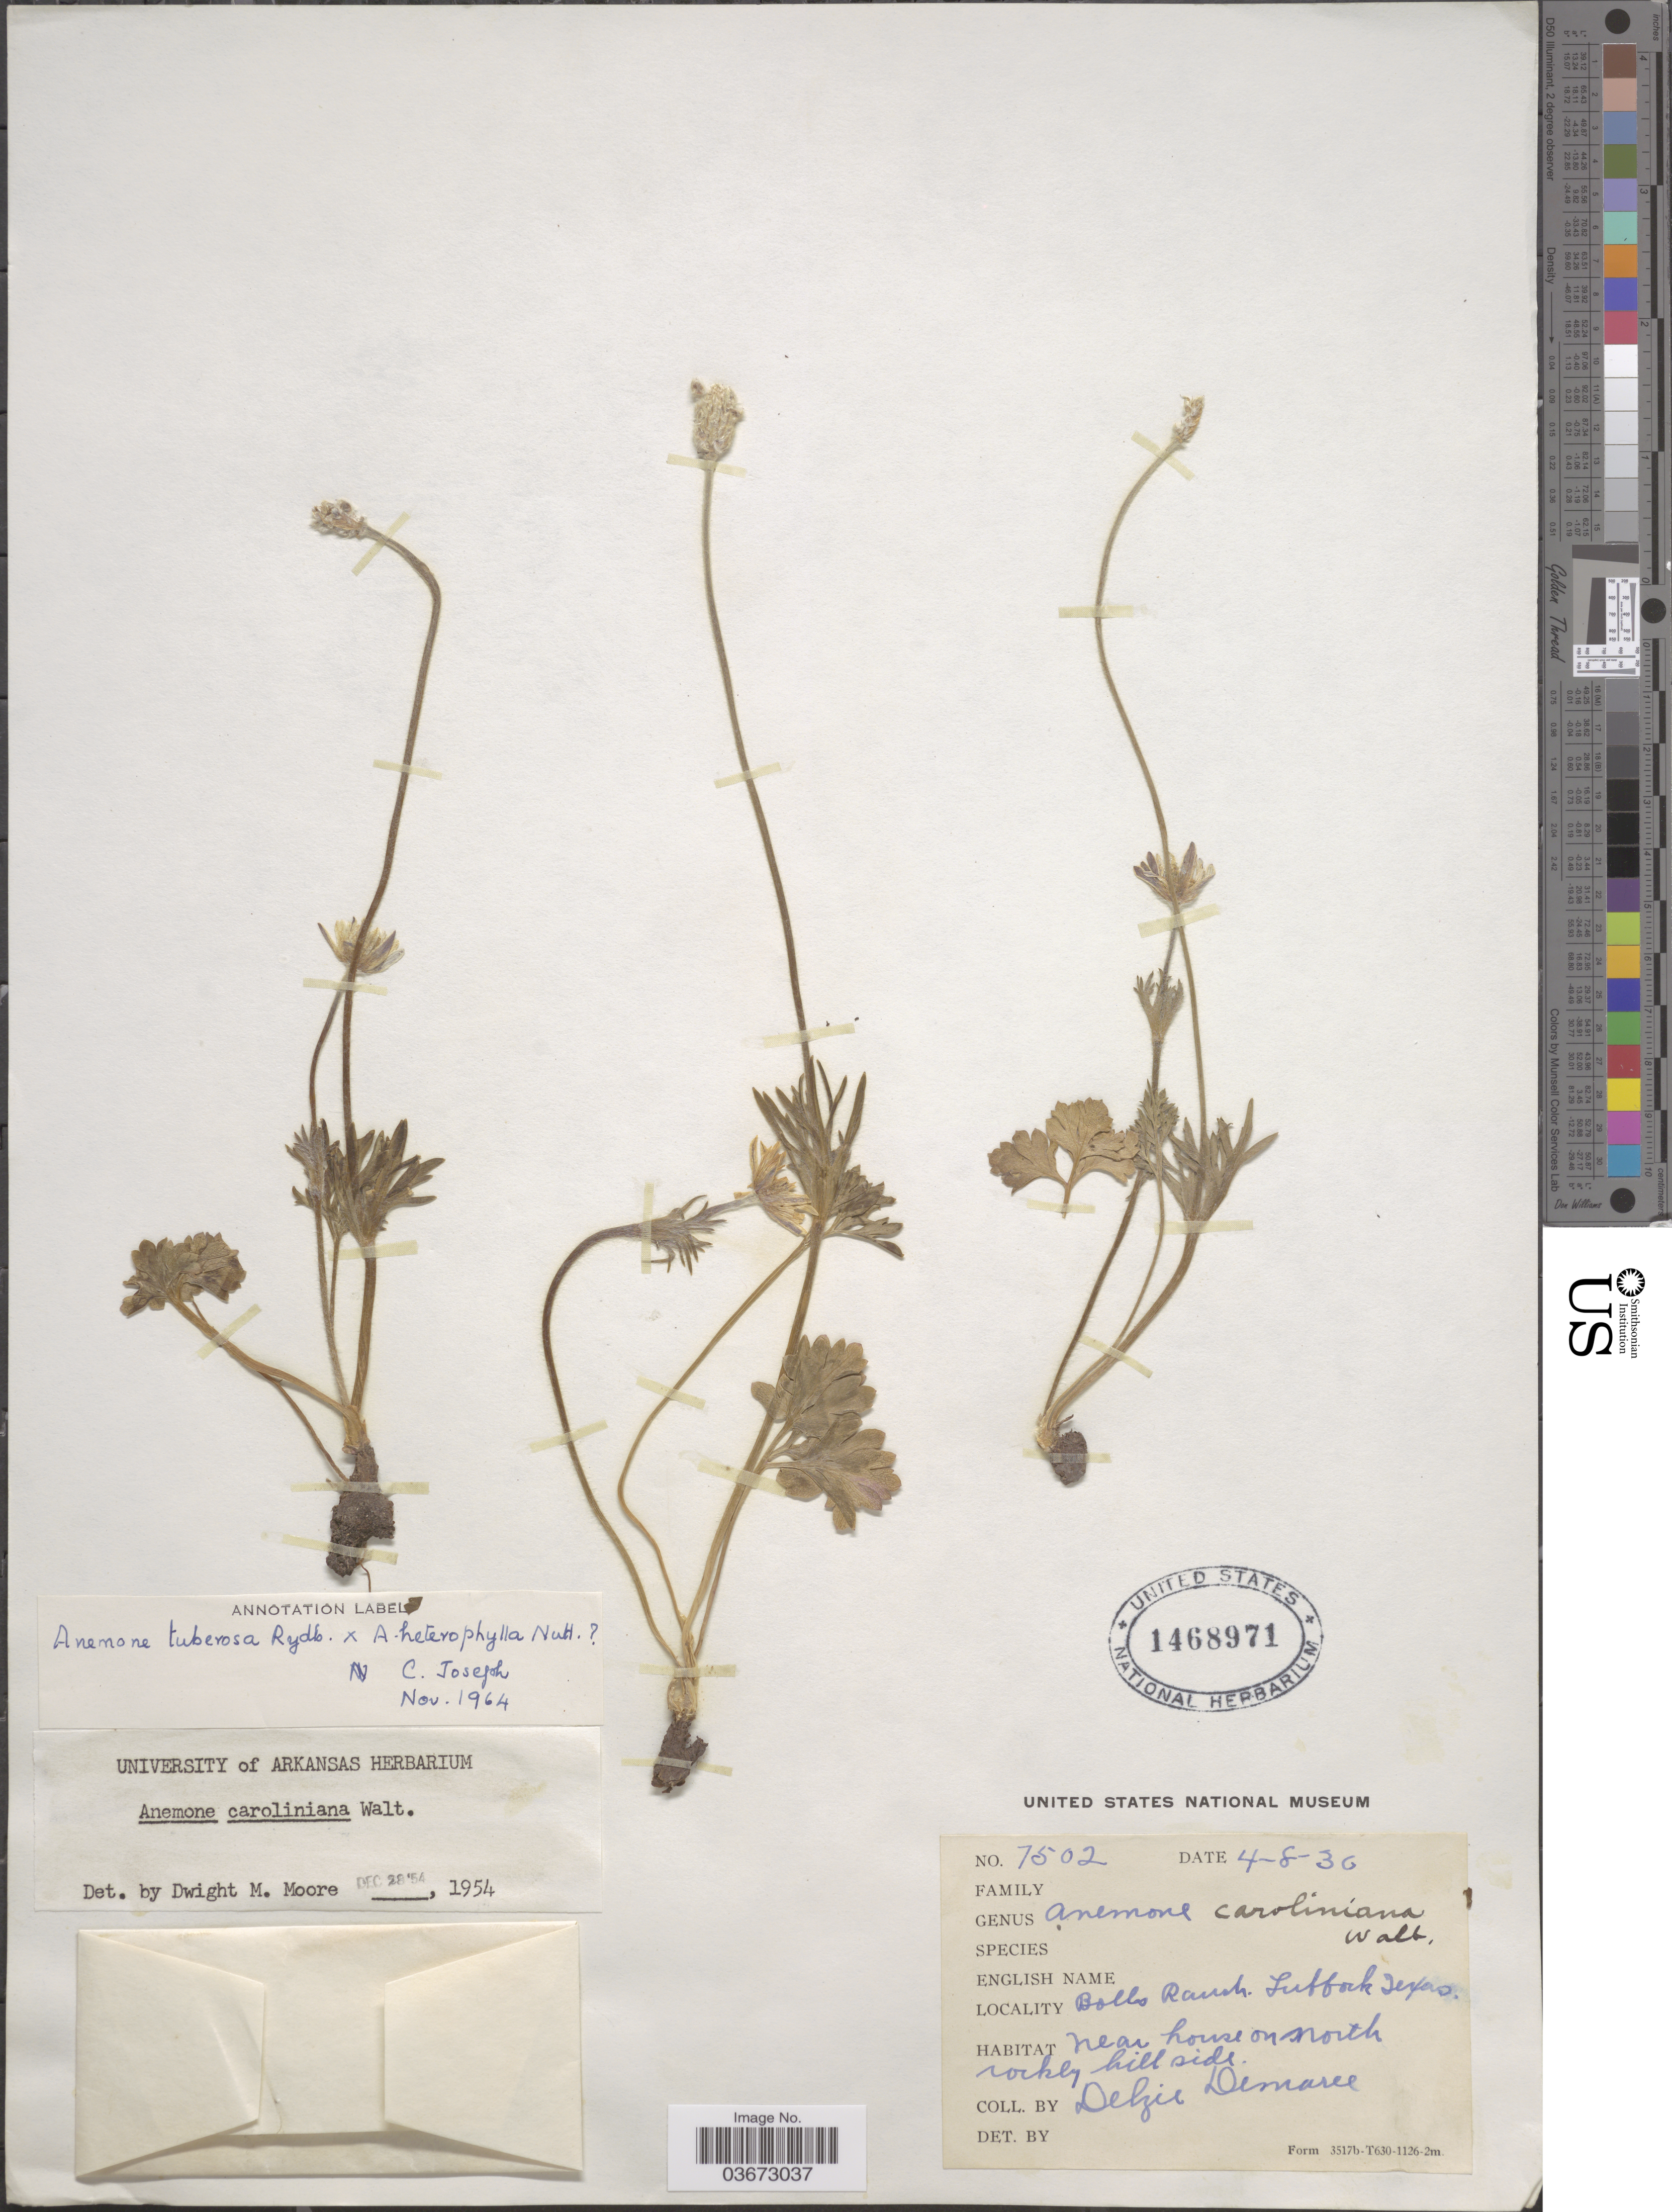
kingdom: Plantae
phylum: Tracheophyta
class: Magnoliopsida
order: Ranunculales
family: Ranunculaceae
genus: Anemone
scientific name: Anemone tuberosa x A. heterophylla Nutt. & Alph. Wood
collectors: D. Demaree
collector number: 7502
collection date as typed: Transcribed d/m/y: 8/4/36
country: United States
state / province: Texas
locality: Bolls Ranch. Lubbock. Near house on north rocky hill side.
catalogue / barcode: US 1468971